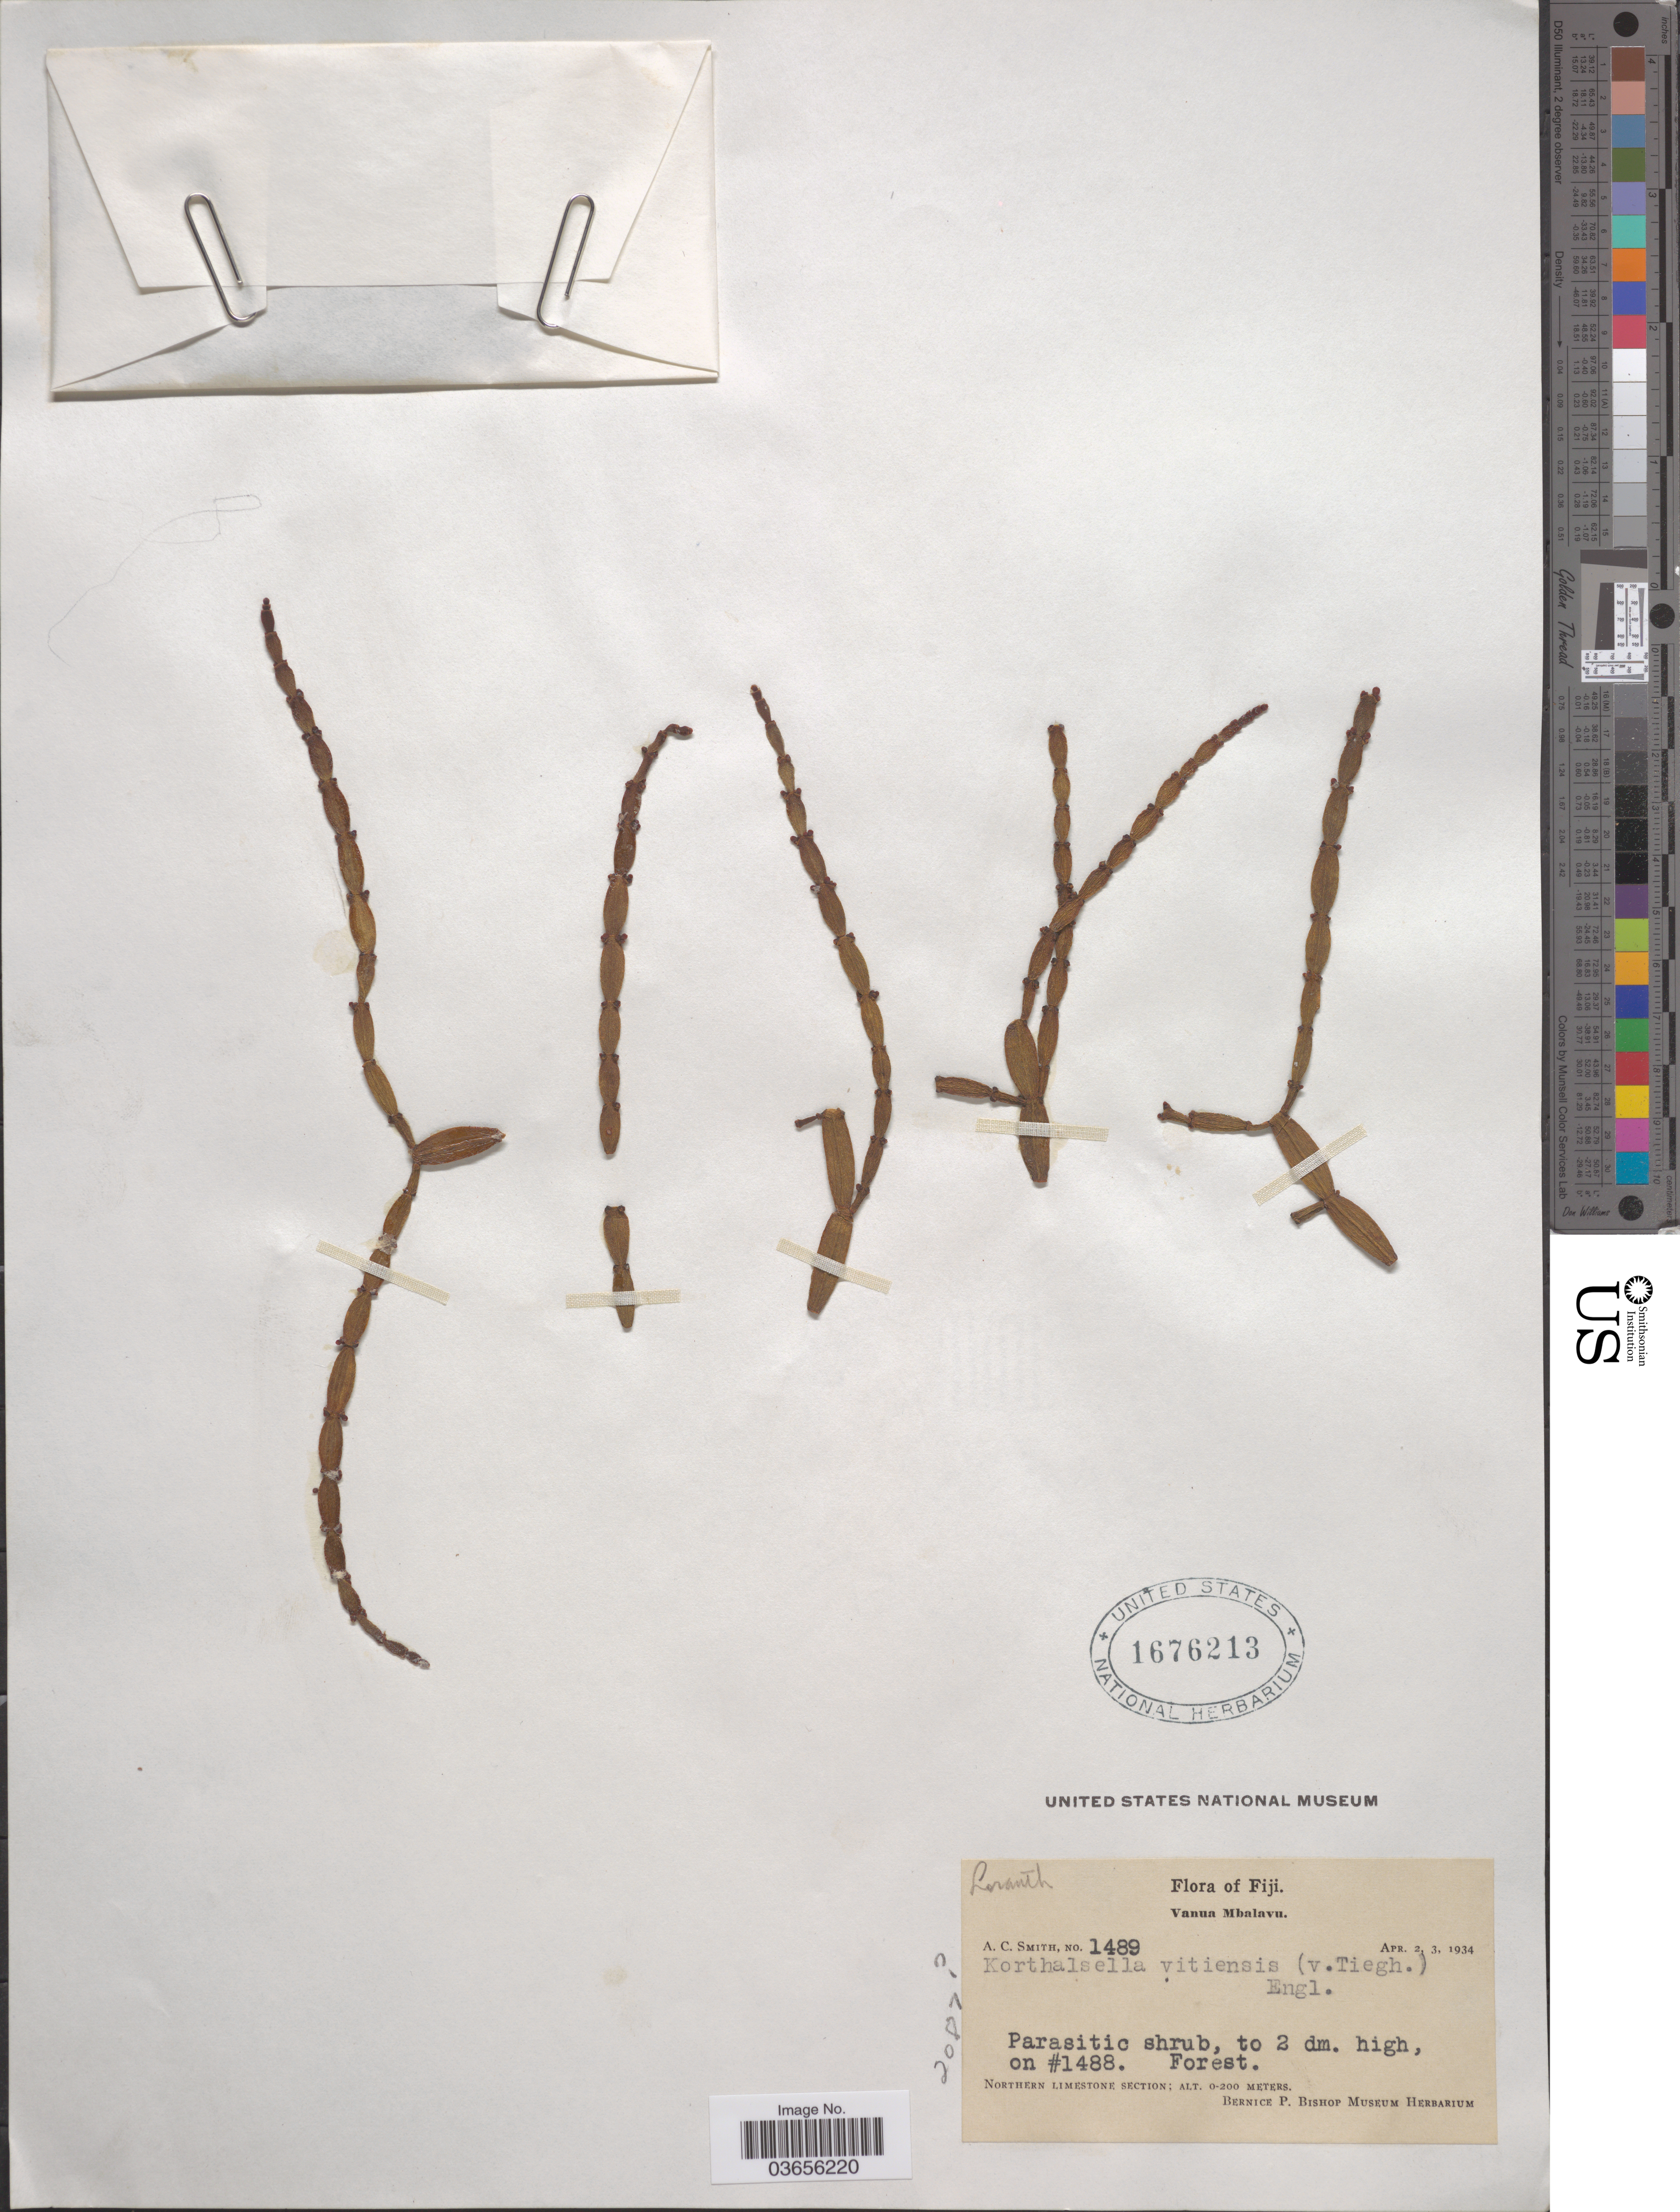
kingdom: Plantae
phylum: Tracheophyta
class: Magnoliopsida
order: Santalales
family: Viscaceae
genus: Korthalsella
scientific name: Korthalsella platycaula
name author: (Tiegh.) Engl.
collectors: A. C. Smith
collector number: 1489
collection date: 1934-04-02/1934-04-03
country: Fiji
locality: Vanua Mbalavu. Northern limestone section.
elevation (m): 0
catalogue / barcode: US 1676213